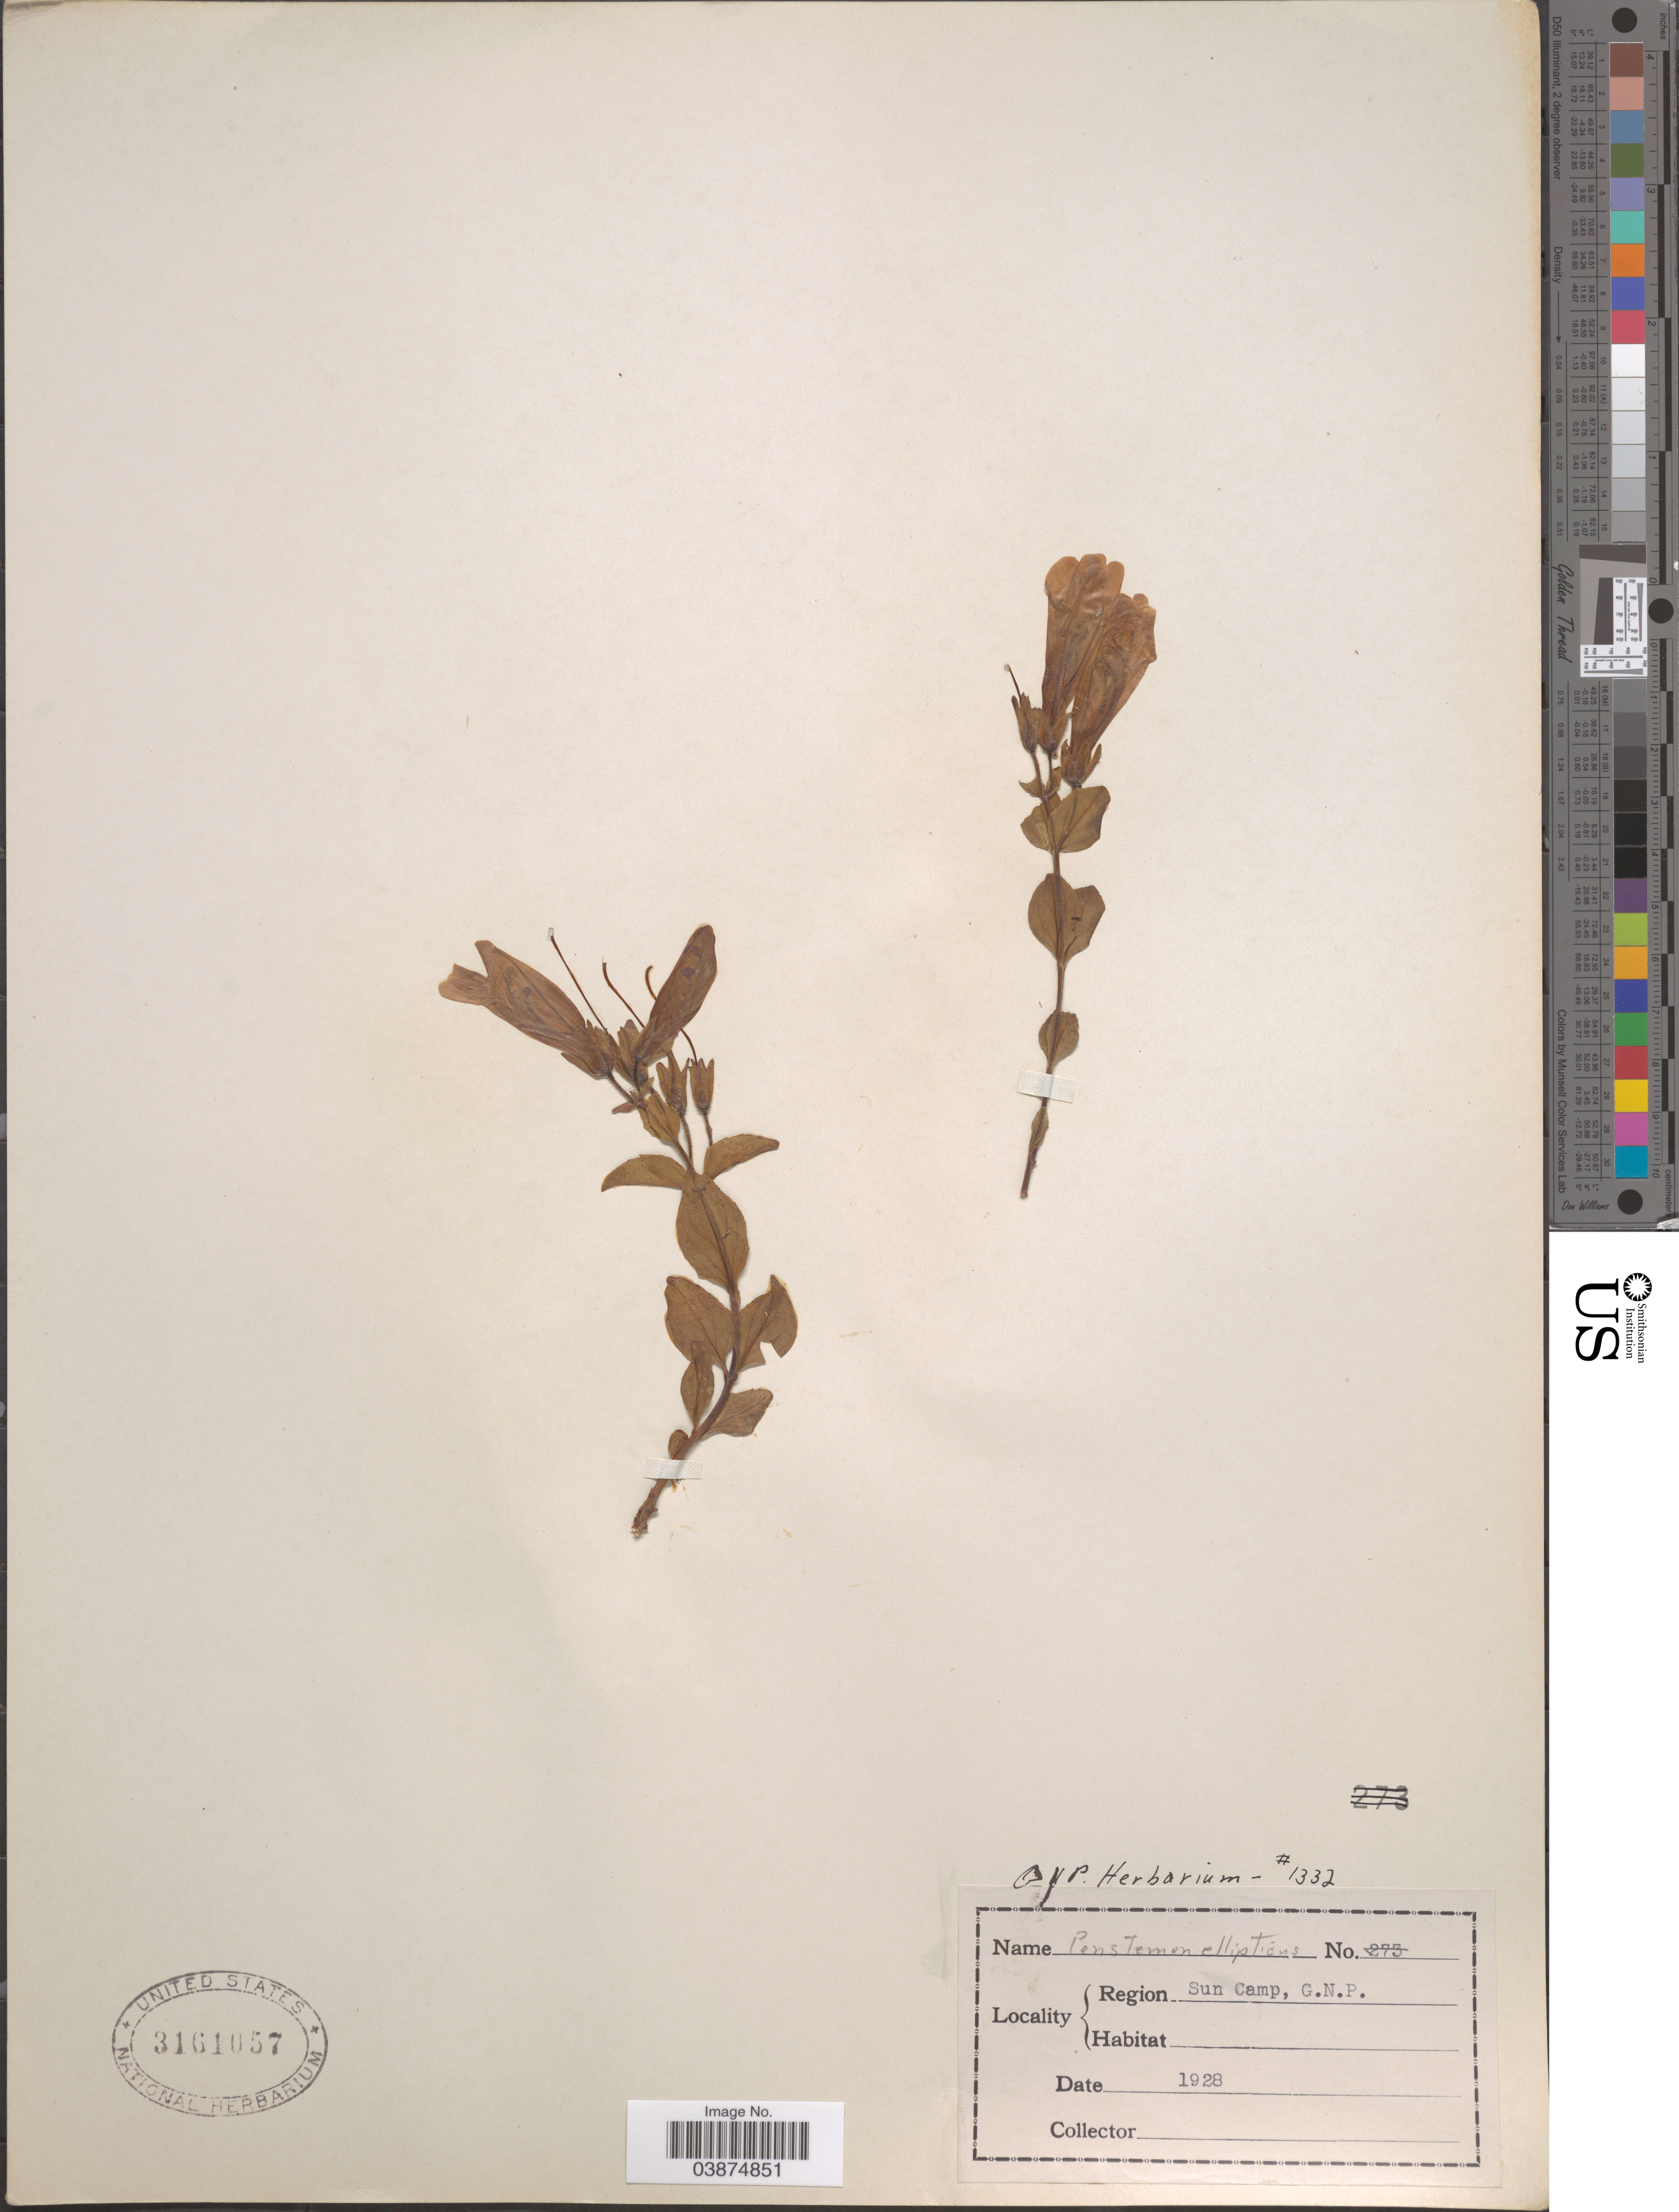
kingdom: Plantae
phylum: Tracheophyta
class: Magnoliopsida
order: Lamiales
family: Plantaginaceae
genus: Penstemon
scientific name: Penstemon ellipticus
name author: Greene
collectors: ex herb. G. N. P.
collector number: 1332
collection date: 1928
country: United States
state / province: Montana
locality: Region Sun Camp, G.N.P.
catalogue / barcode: US 3161057